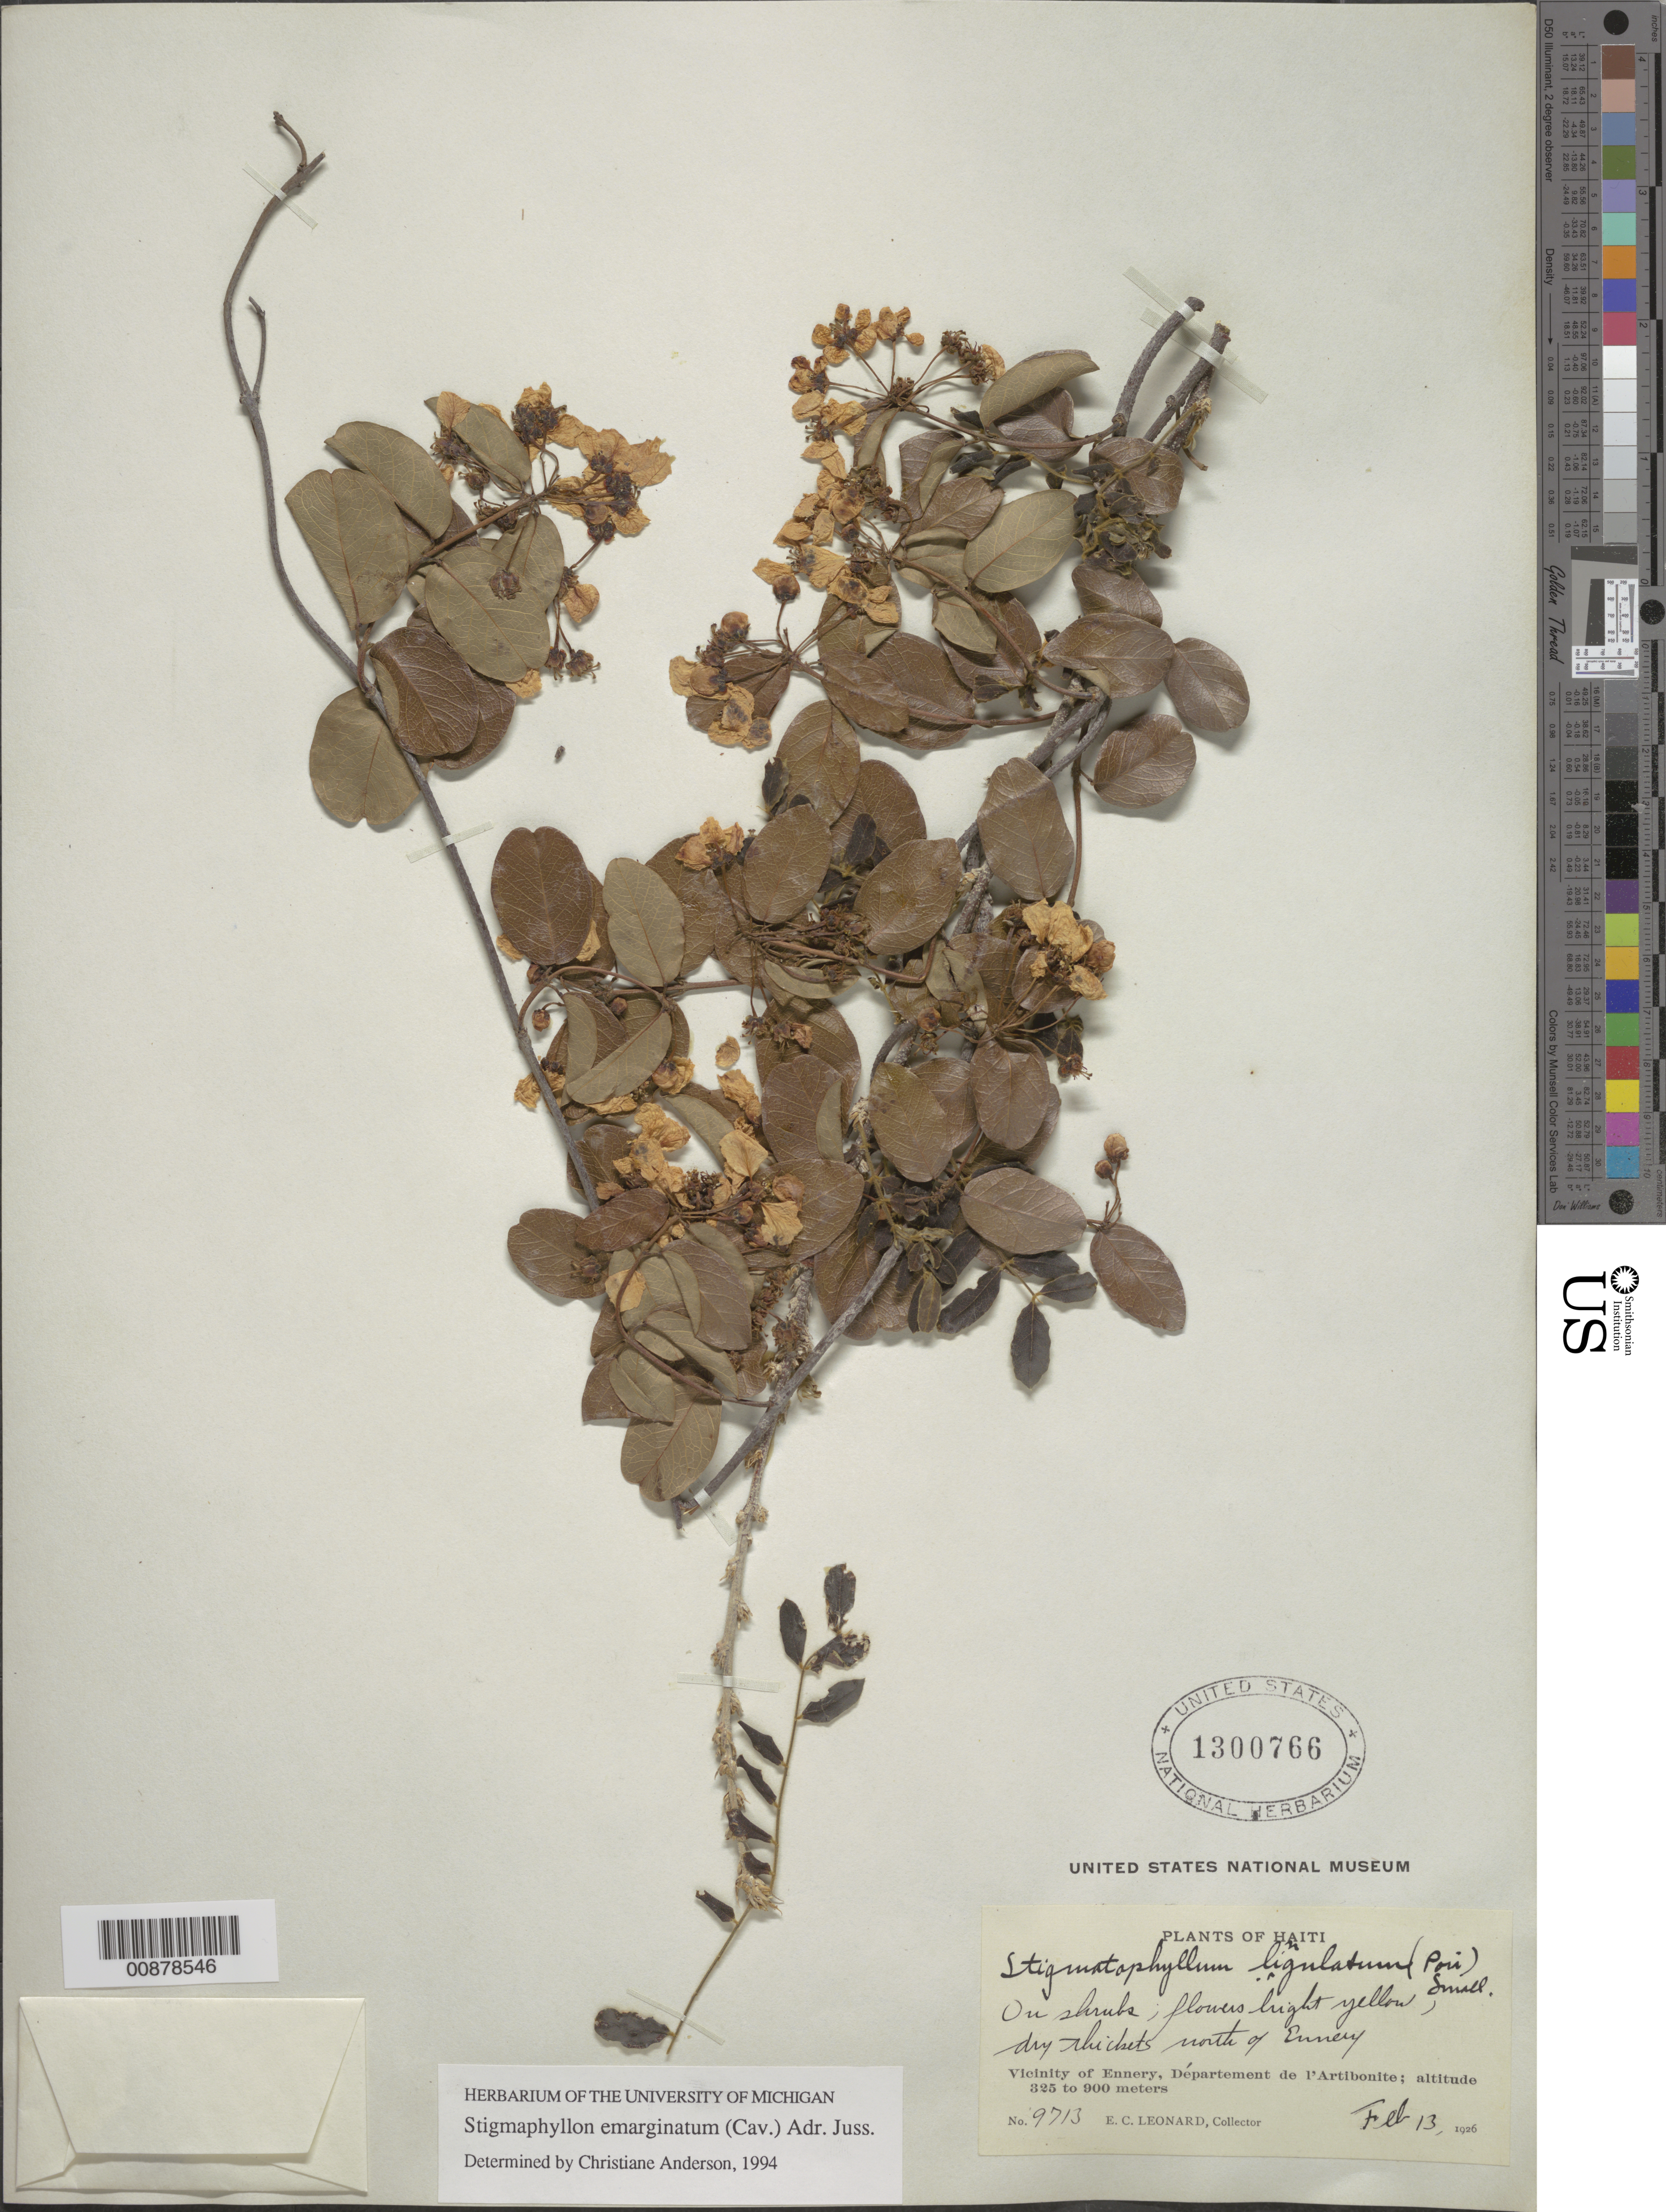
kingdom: Plantae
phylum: Tracheophyta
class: Magnoliopsida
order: Malpighiales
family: Malpighiaceae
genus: Stigmaphyllon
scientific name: Stigmaphyllon emarginatum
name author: (Cav.) A. Juss.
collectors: E. C. Leonard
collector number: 9713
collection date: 1926-02-13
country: Haiti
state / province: Artibonite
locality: Dry thickets north of Ennery. Vicinity of Ennery, Départment de l'Artibonite.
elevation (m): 325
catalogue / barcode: US 1300766